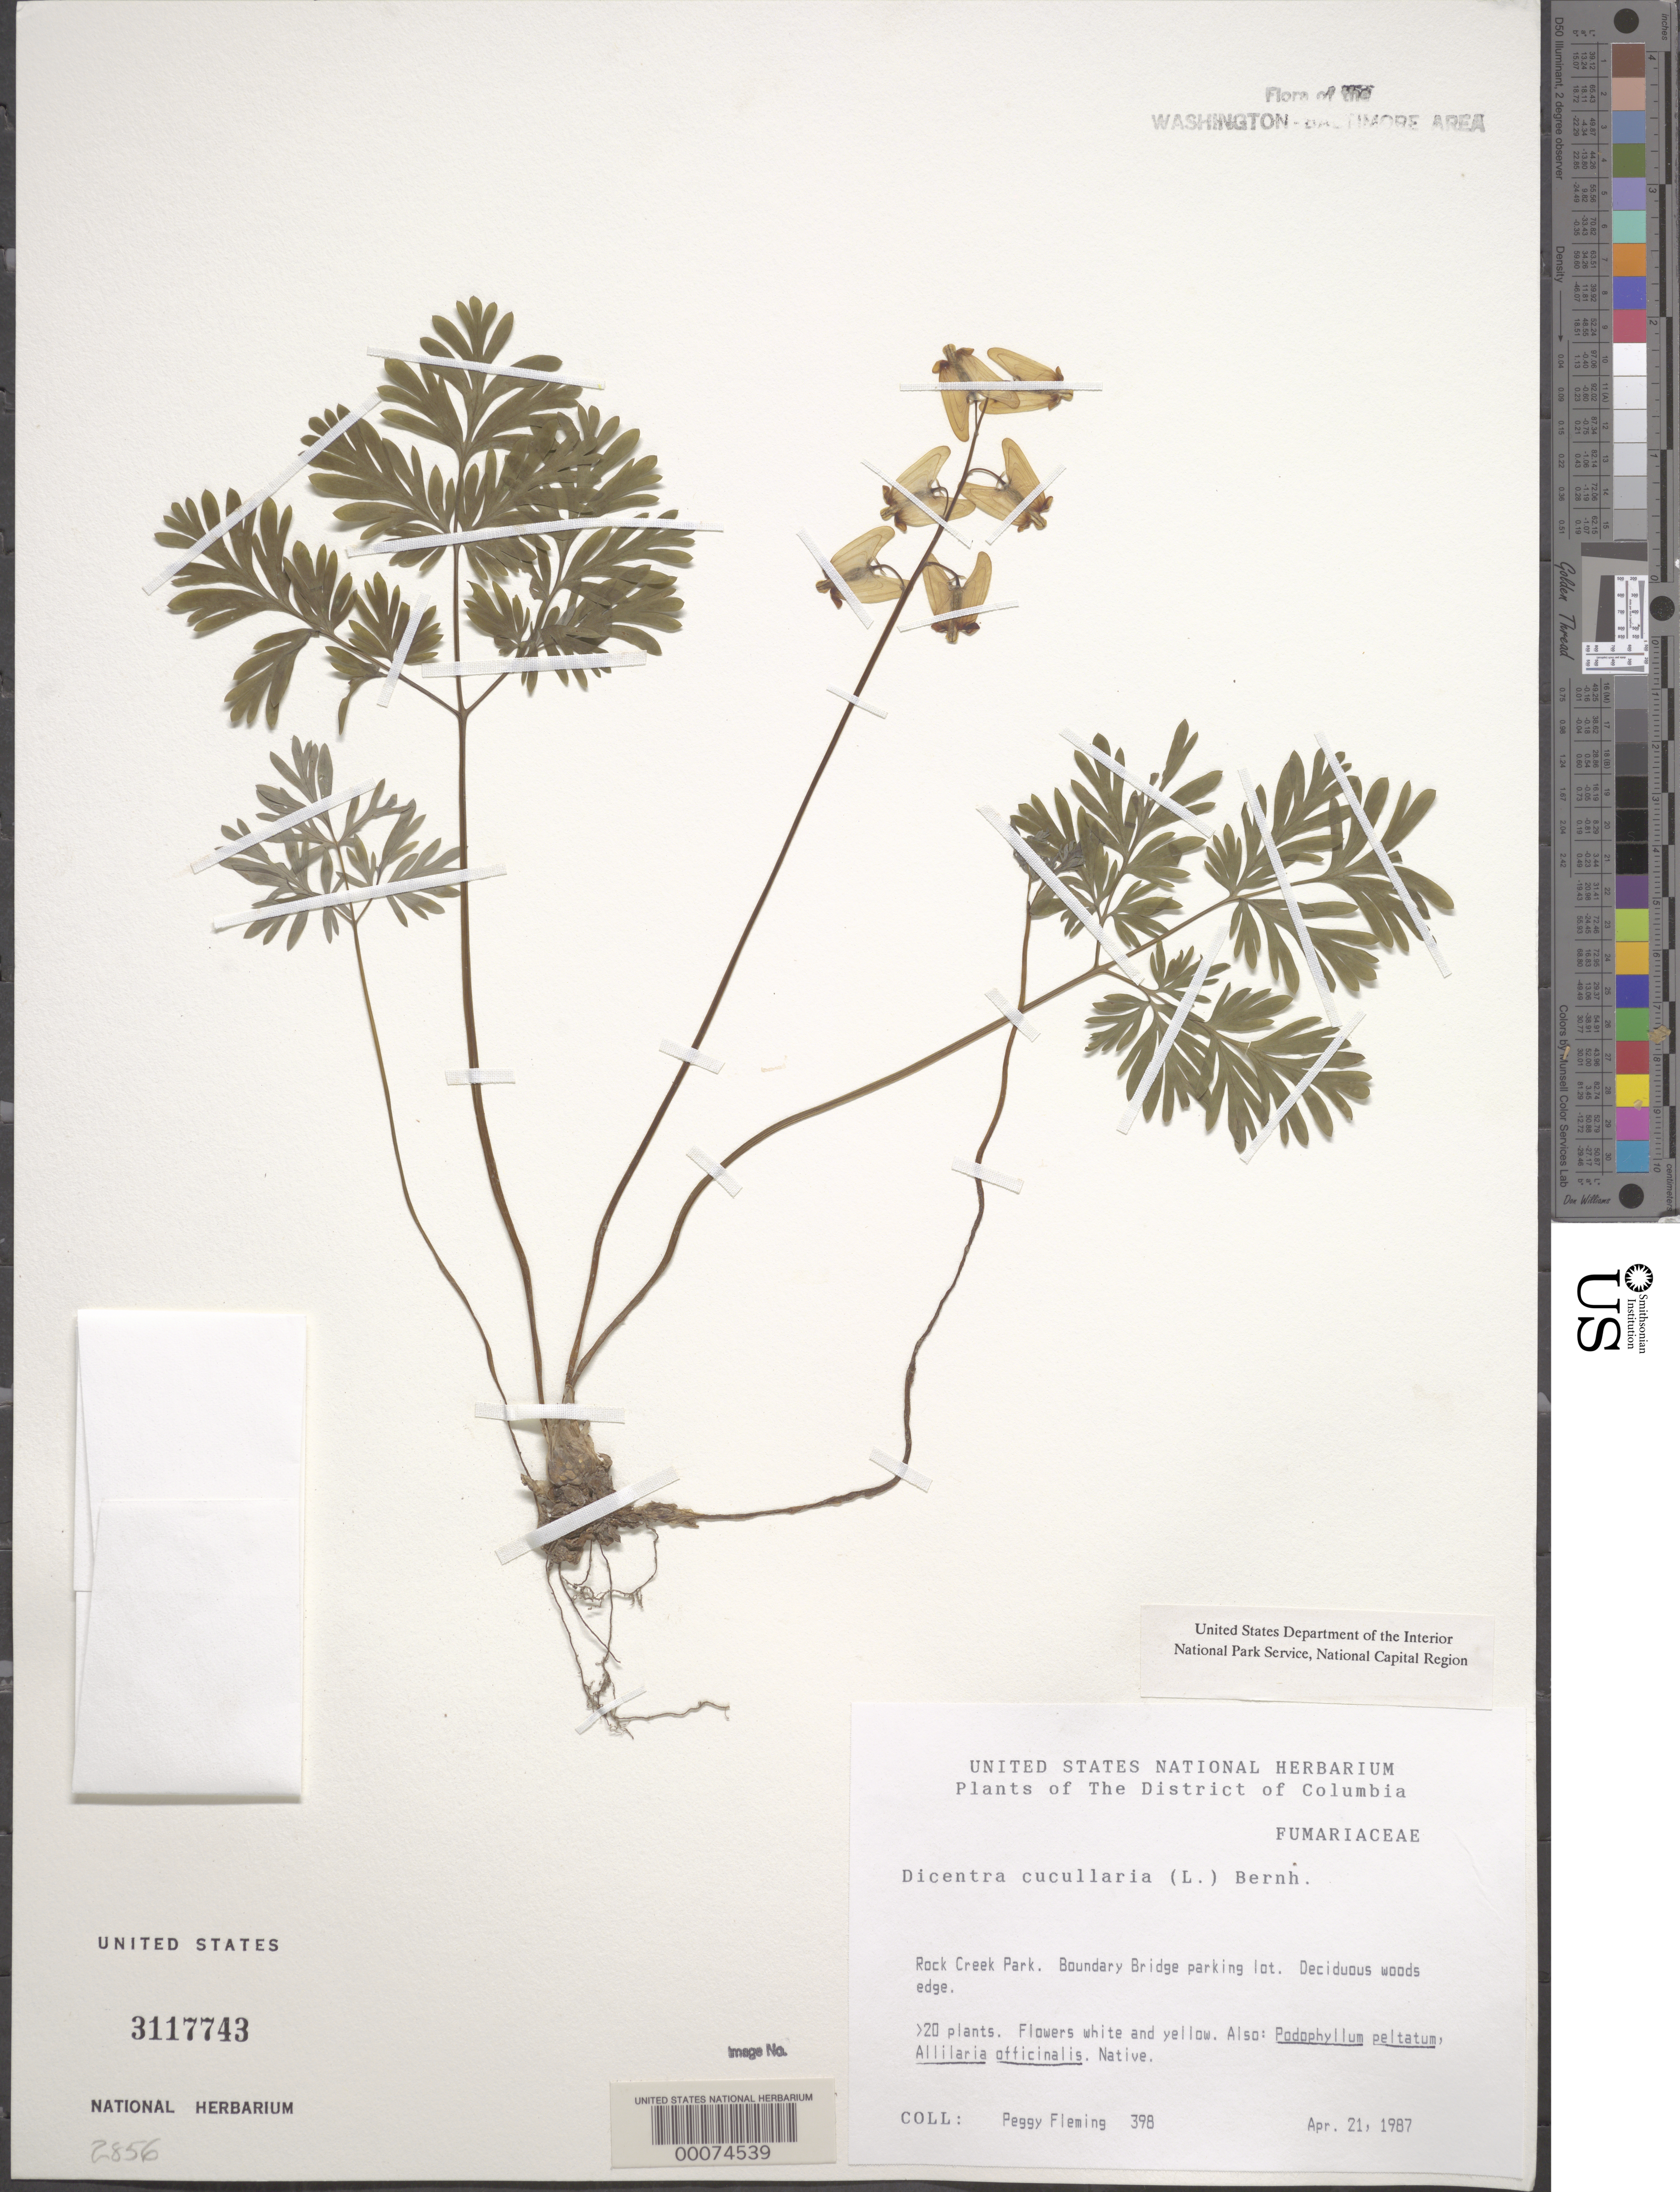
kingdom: Plantae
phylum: Tracheophyta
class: Magnoliopsida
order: Ranunculales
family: Papaveraceae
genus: Dicentra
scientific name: Dicentra cucullaria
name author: (L.) Bernh.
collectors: P. Fleming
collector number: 398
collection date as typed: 21 Apr 1987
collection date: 1987-04-21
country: United States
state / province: District of Columbia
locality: Rock Creek Park. Boundary Bridge Parking Lot. Rock Creek Park and Vicinity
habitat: Deciduous woods edge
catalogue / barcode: US 3117743